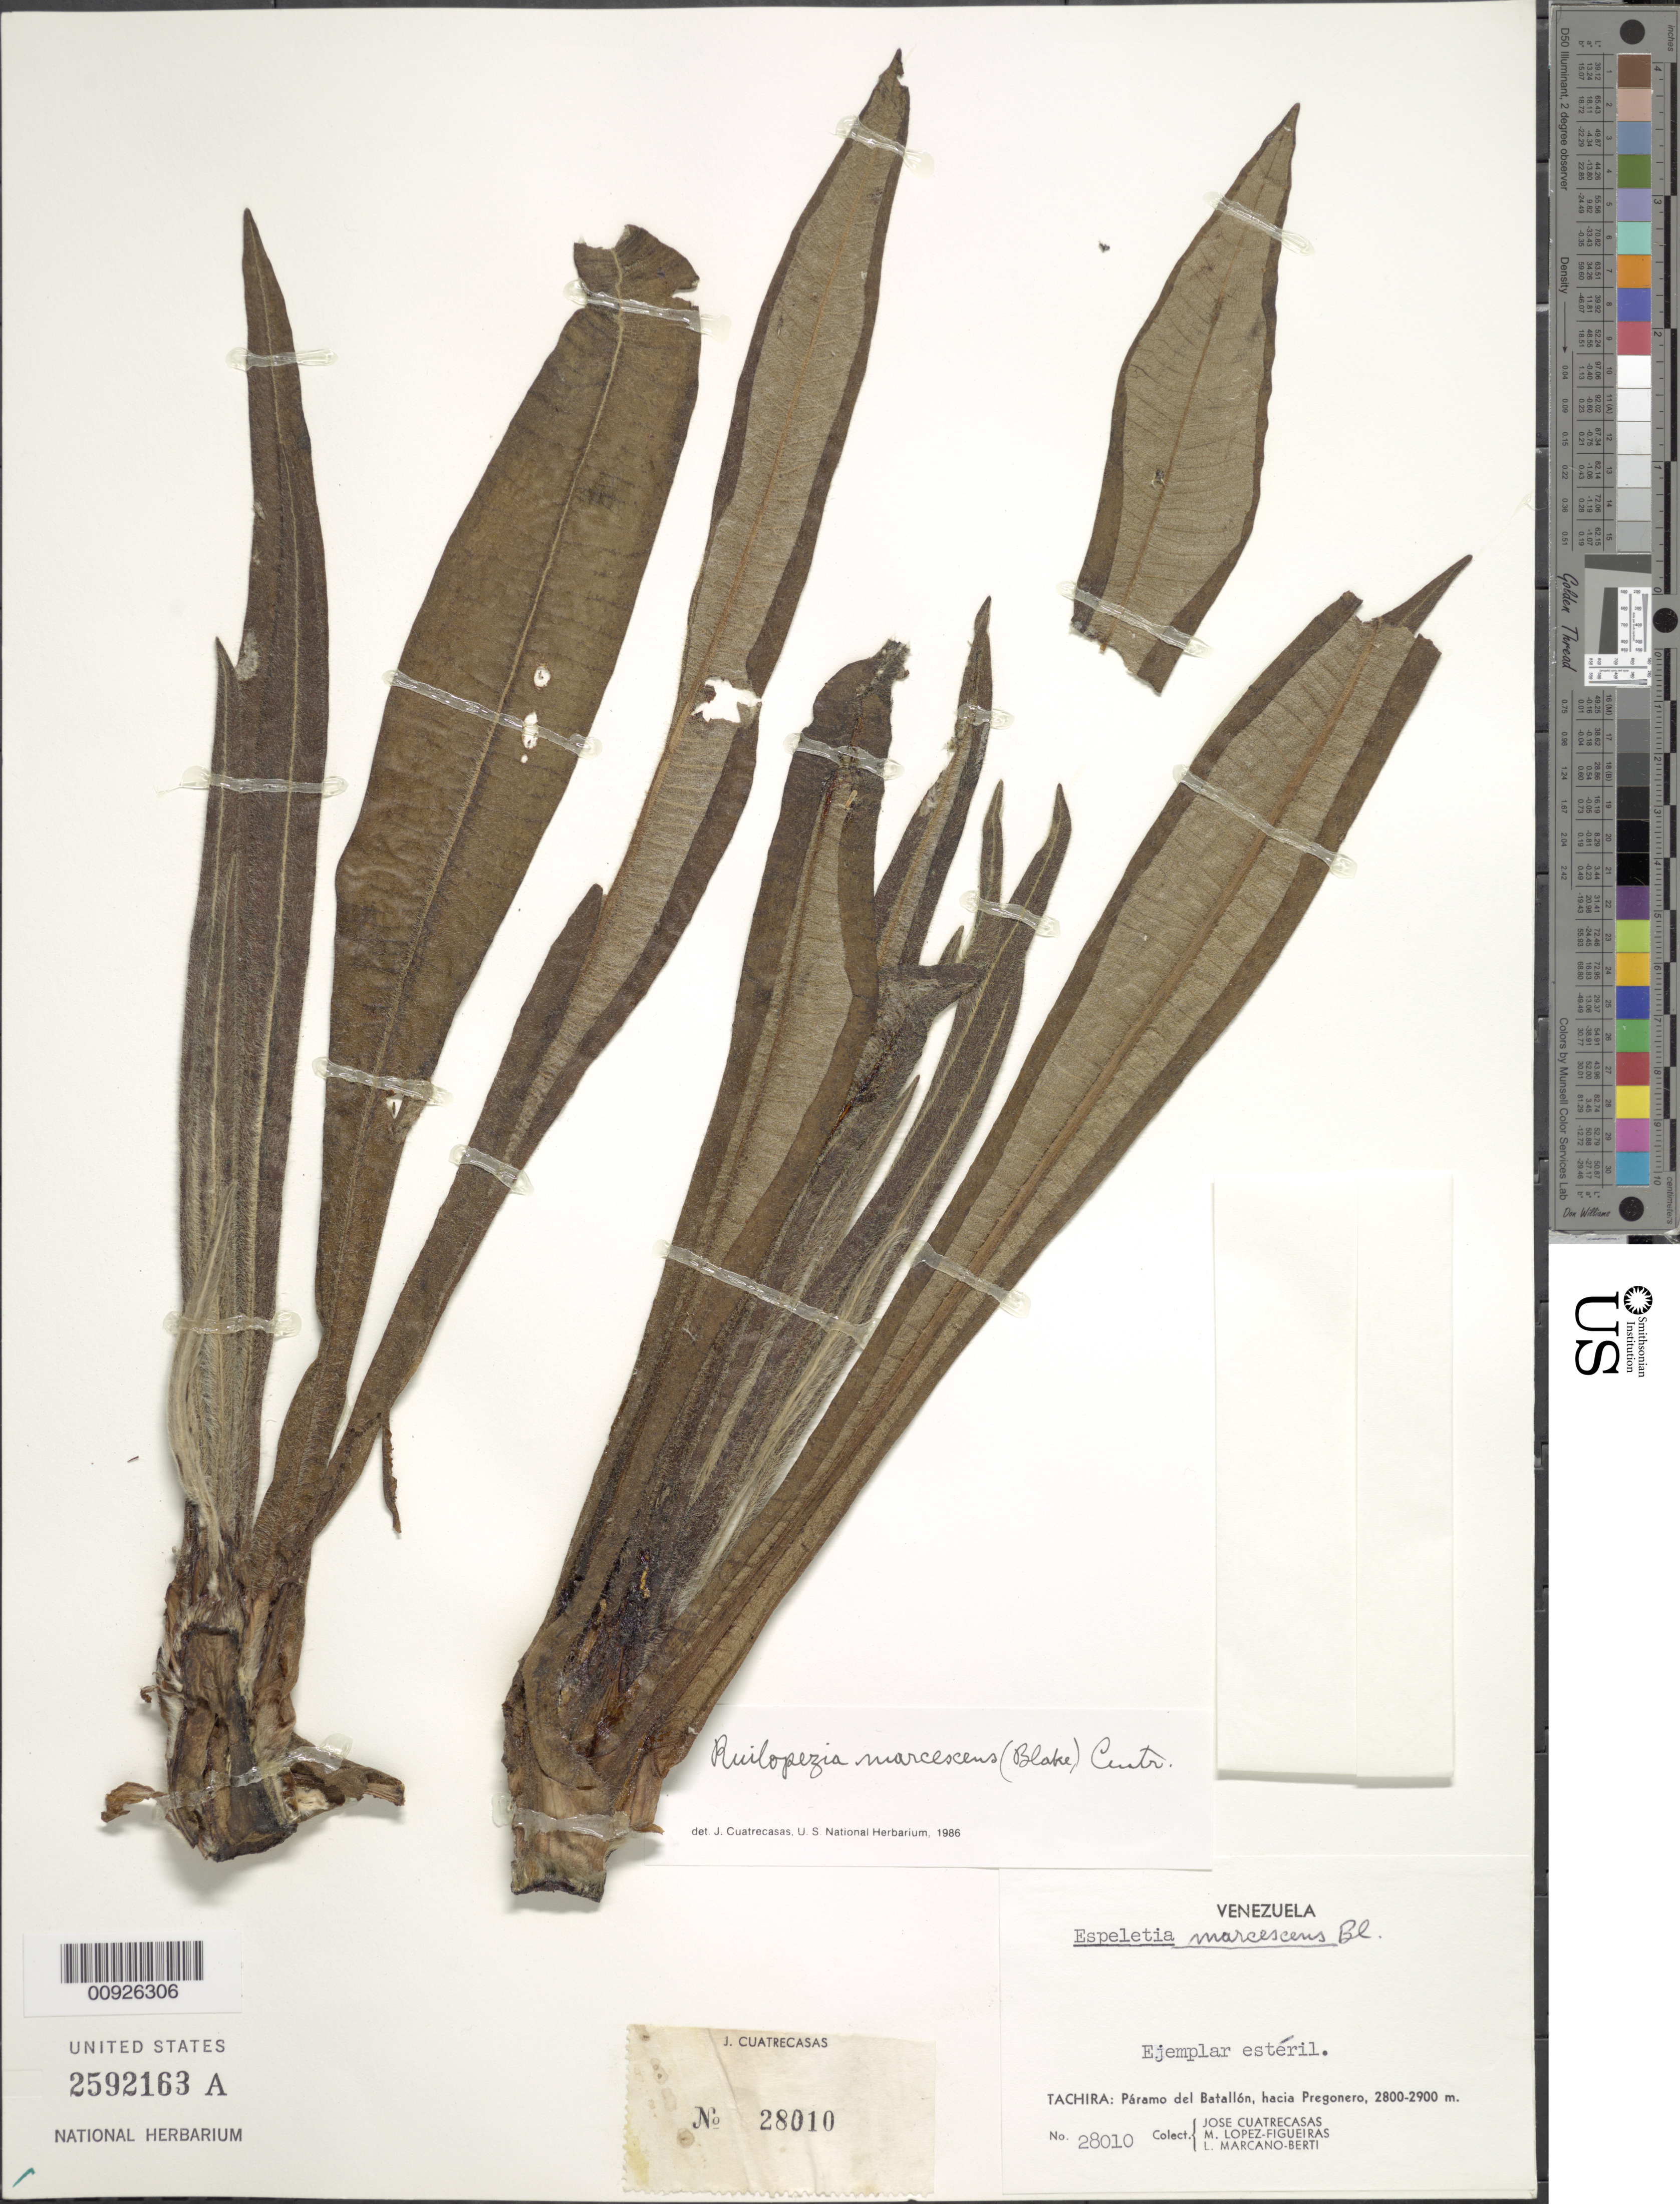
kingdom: Plantae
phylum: Tracheophyta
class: Magnoliopsida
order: Asterales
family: Asteraceae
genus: Ruilopezia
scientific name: Ruilopezia marcescens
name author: (S.F. Blake) Cuatrec.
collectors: J. Cuatrecasas, M. López Figueiras & L. Marcano-Berti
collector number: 28010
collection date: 1969-10-02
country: Venezuela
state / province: Táchira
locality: P. del Batallón. Hacia Pregonero.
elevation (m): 2800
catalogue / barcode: US 2592163A